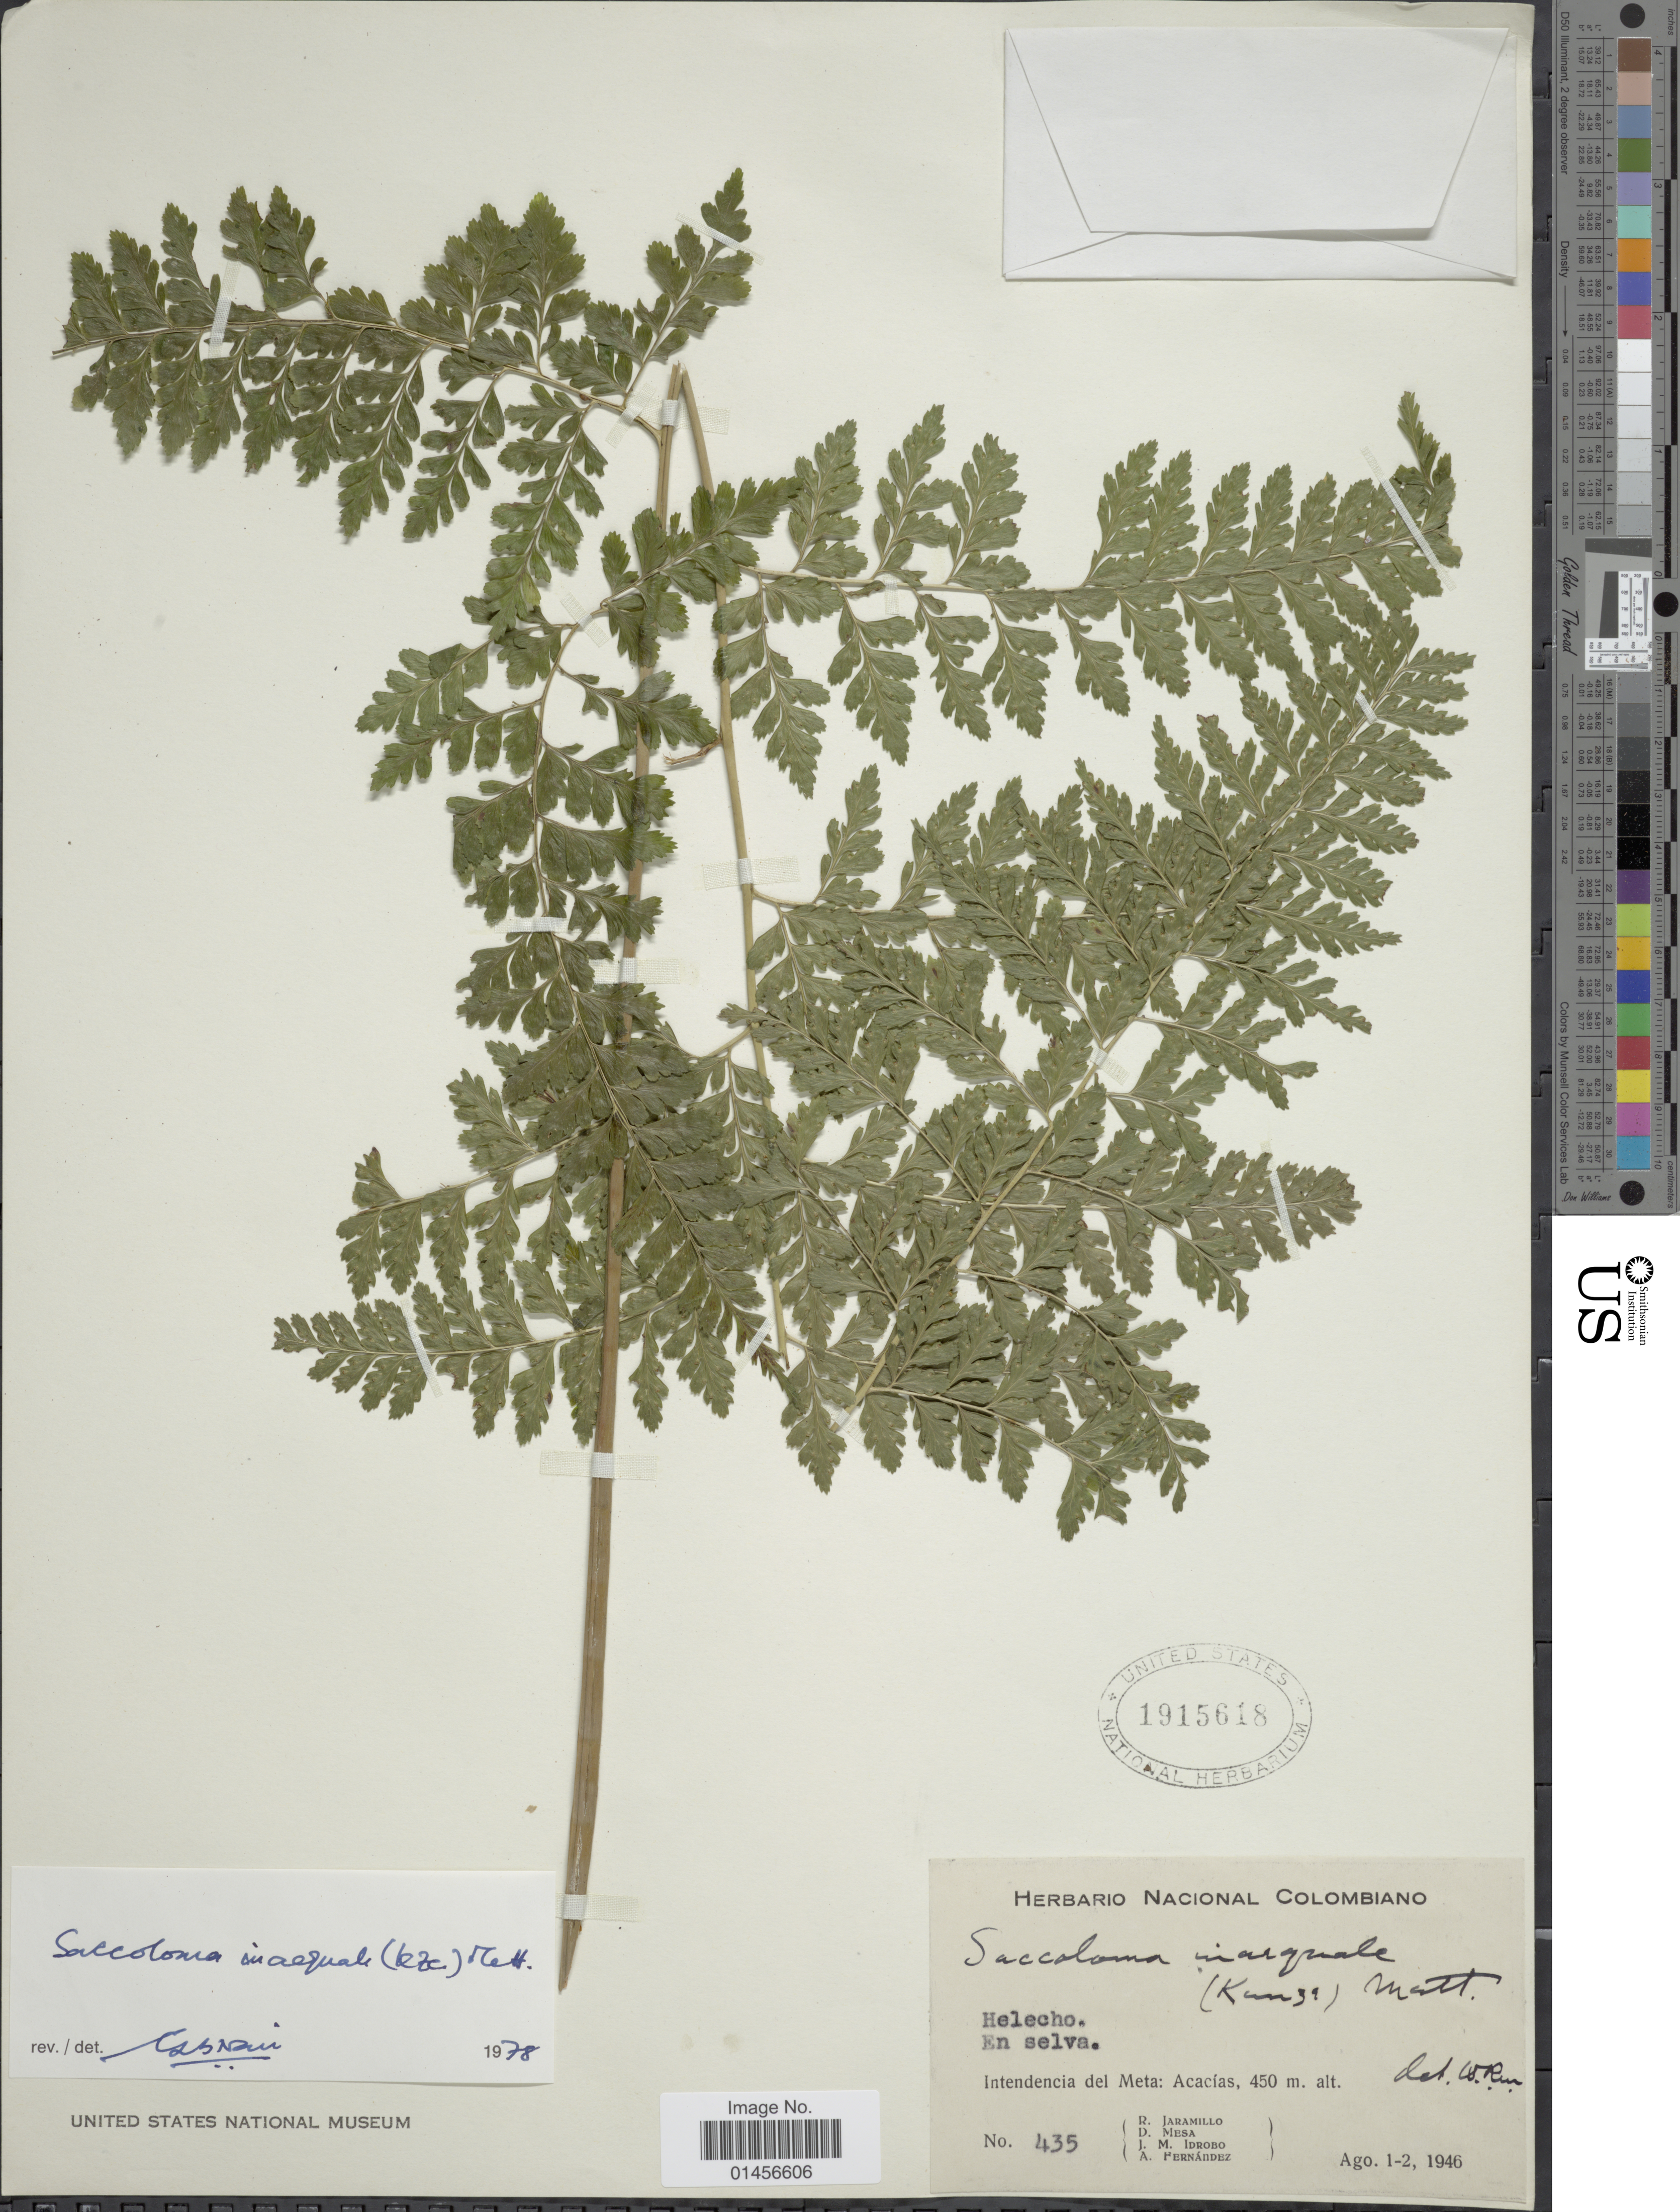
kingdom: Plantae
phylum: Tracheophyta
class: Polypodiopsida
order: Polypodiales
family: Saccolomataceae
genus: Saccoloma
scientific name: Saccoloma inaequale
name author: (Kunze) Mett.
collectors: R. Jaramillo M., D. Mesa, J. M. Idrobo & A. Fernandez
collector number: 435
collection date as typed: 1946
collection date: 1945-08-02/1946-08-01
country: Colombia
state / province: Meta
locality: Helecho, En selva, Acacías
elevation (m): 450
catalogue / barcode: US 1915618